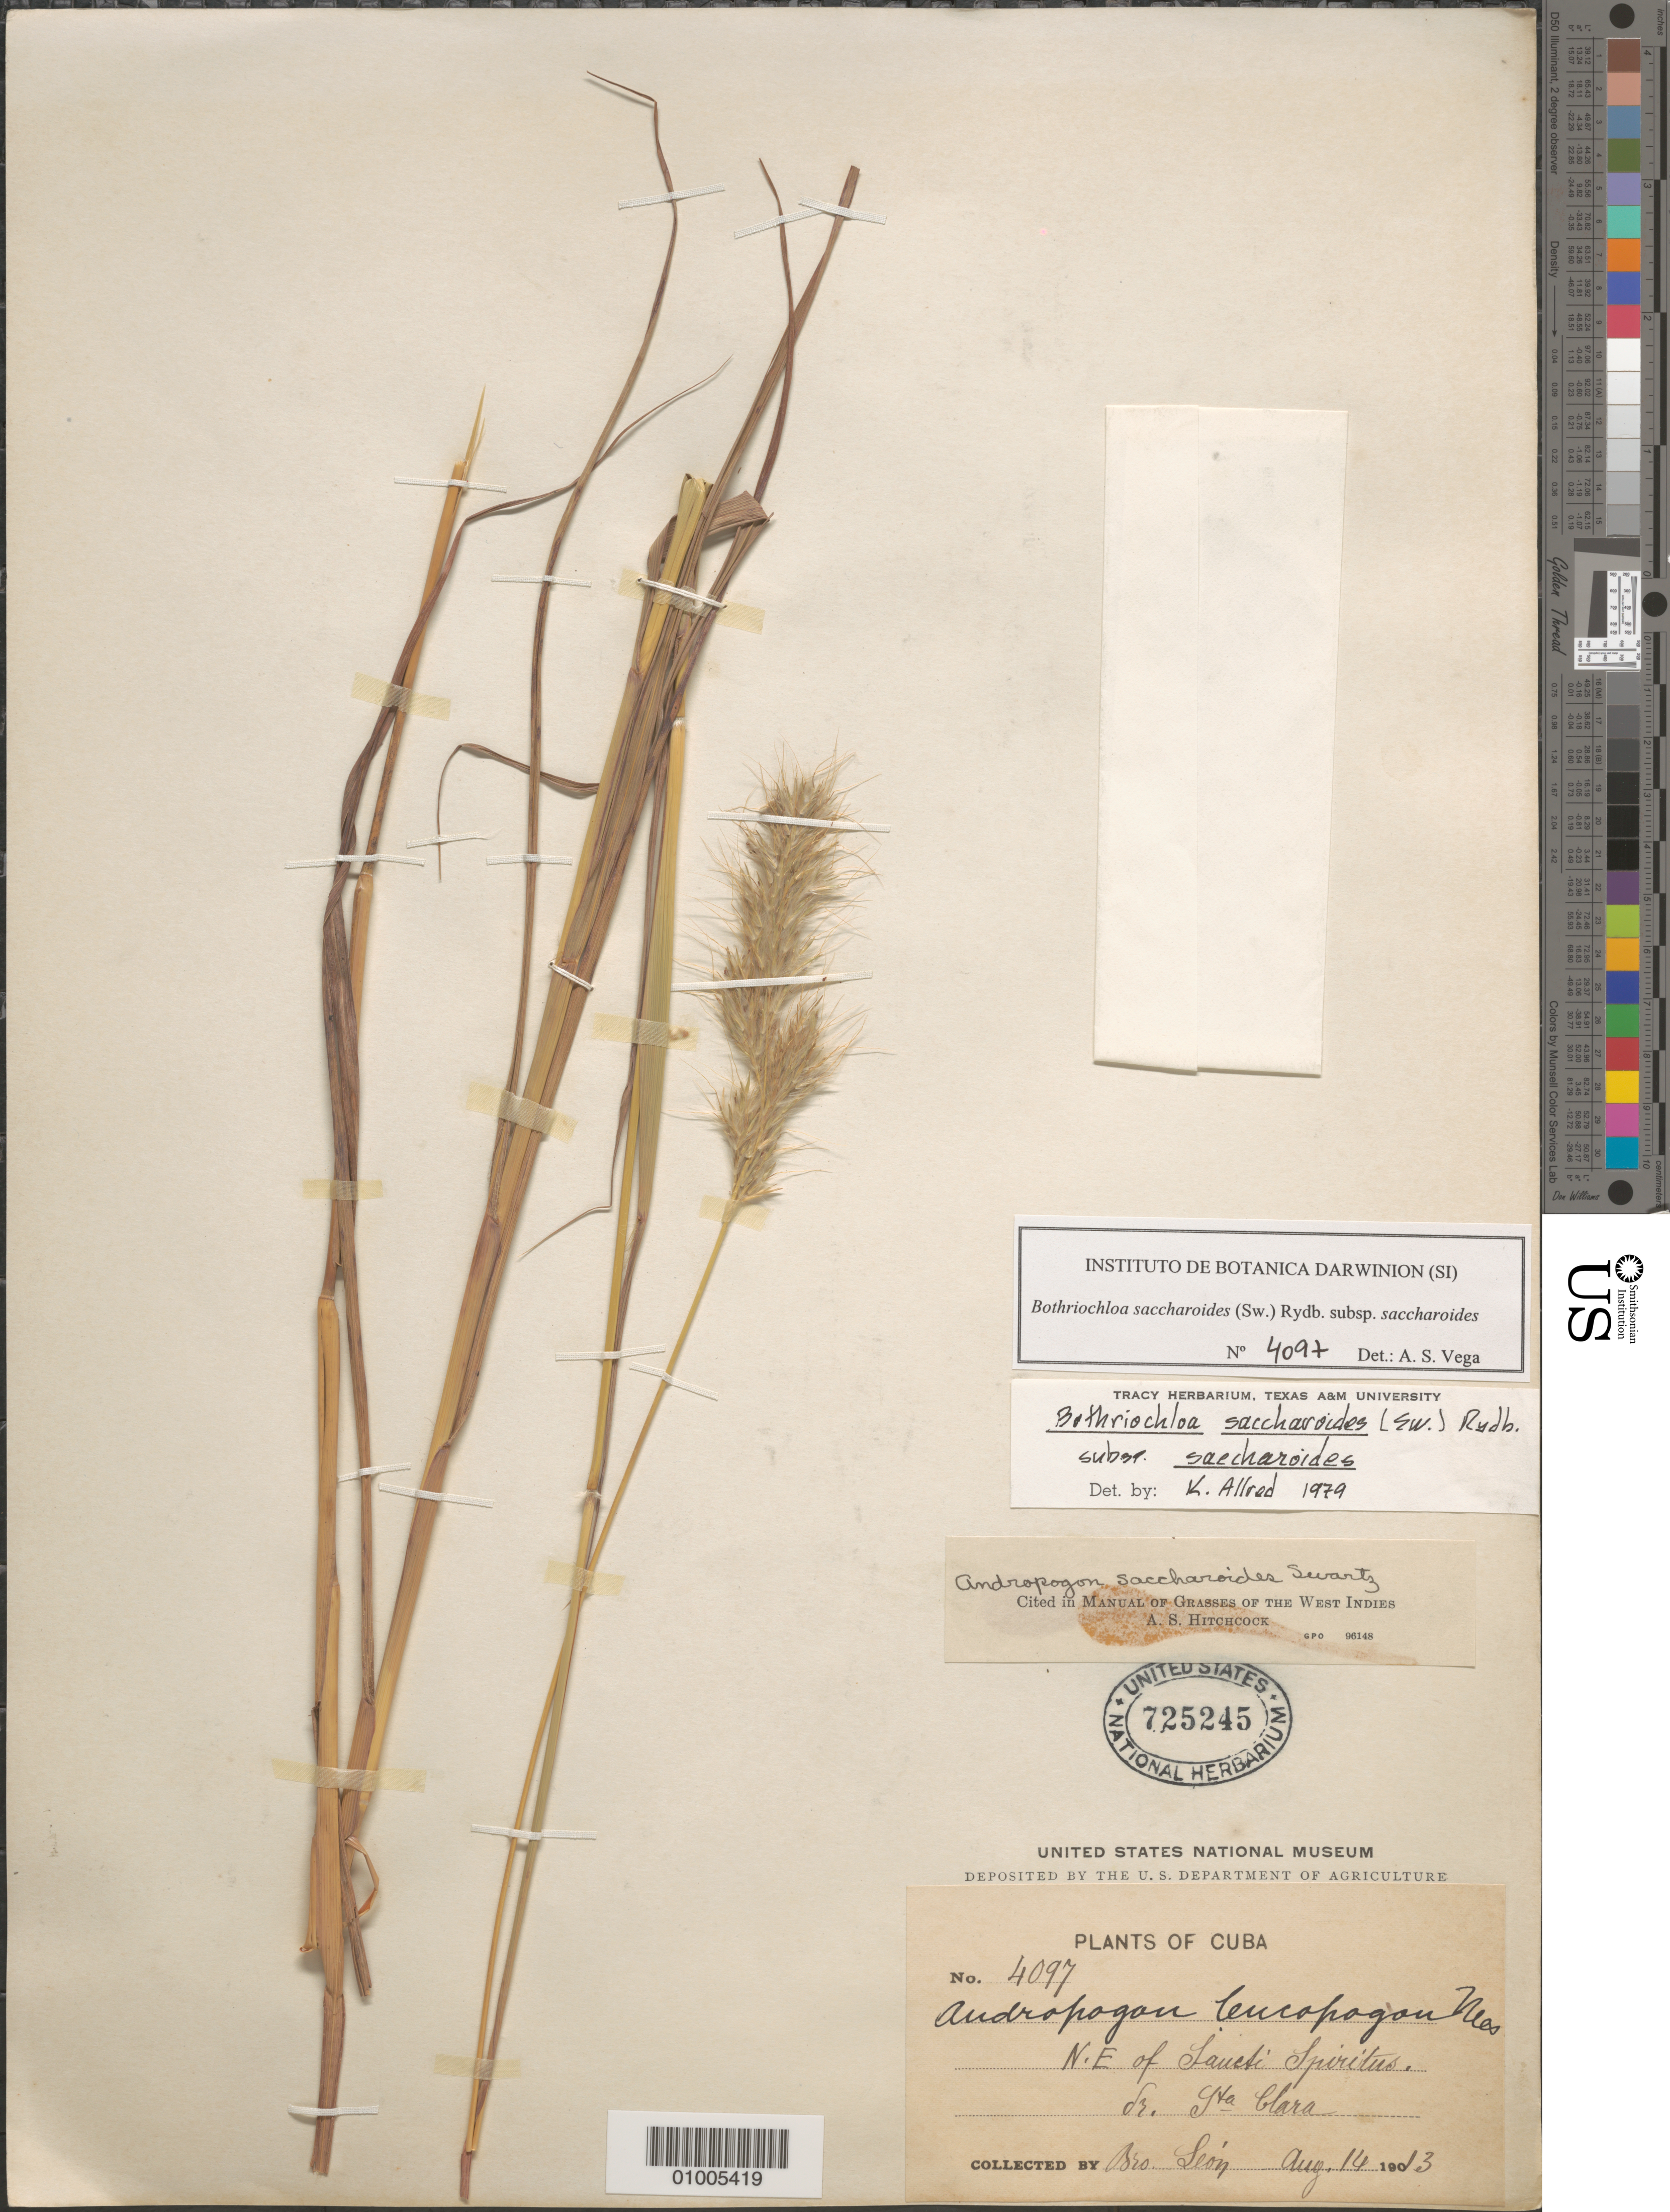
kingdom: Plantae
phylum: Tracheophyta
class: Liliopsida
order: Poales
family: Poaceae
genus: Bothriochloa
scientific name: Bothriochloa saccharoides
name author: (Sw.) Rydb.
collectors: Bro. León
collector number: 4097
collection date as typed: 14 Aug 1913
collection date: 1913-08-14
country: Cuba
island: Cuba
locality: Sta Clara NE of Saucti Spiritus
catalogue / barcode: US 725245